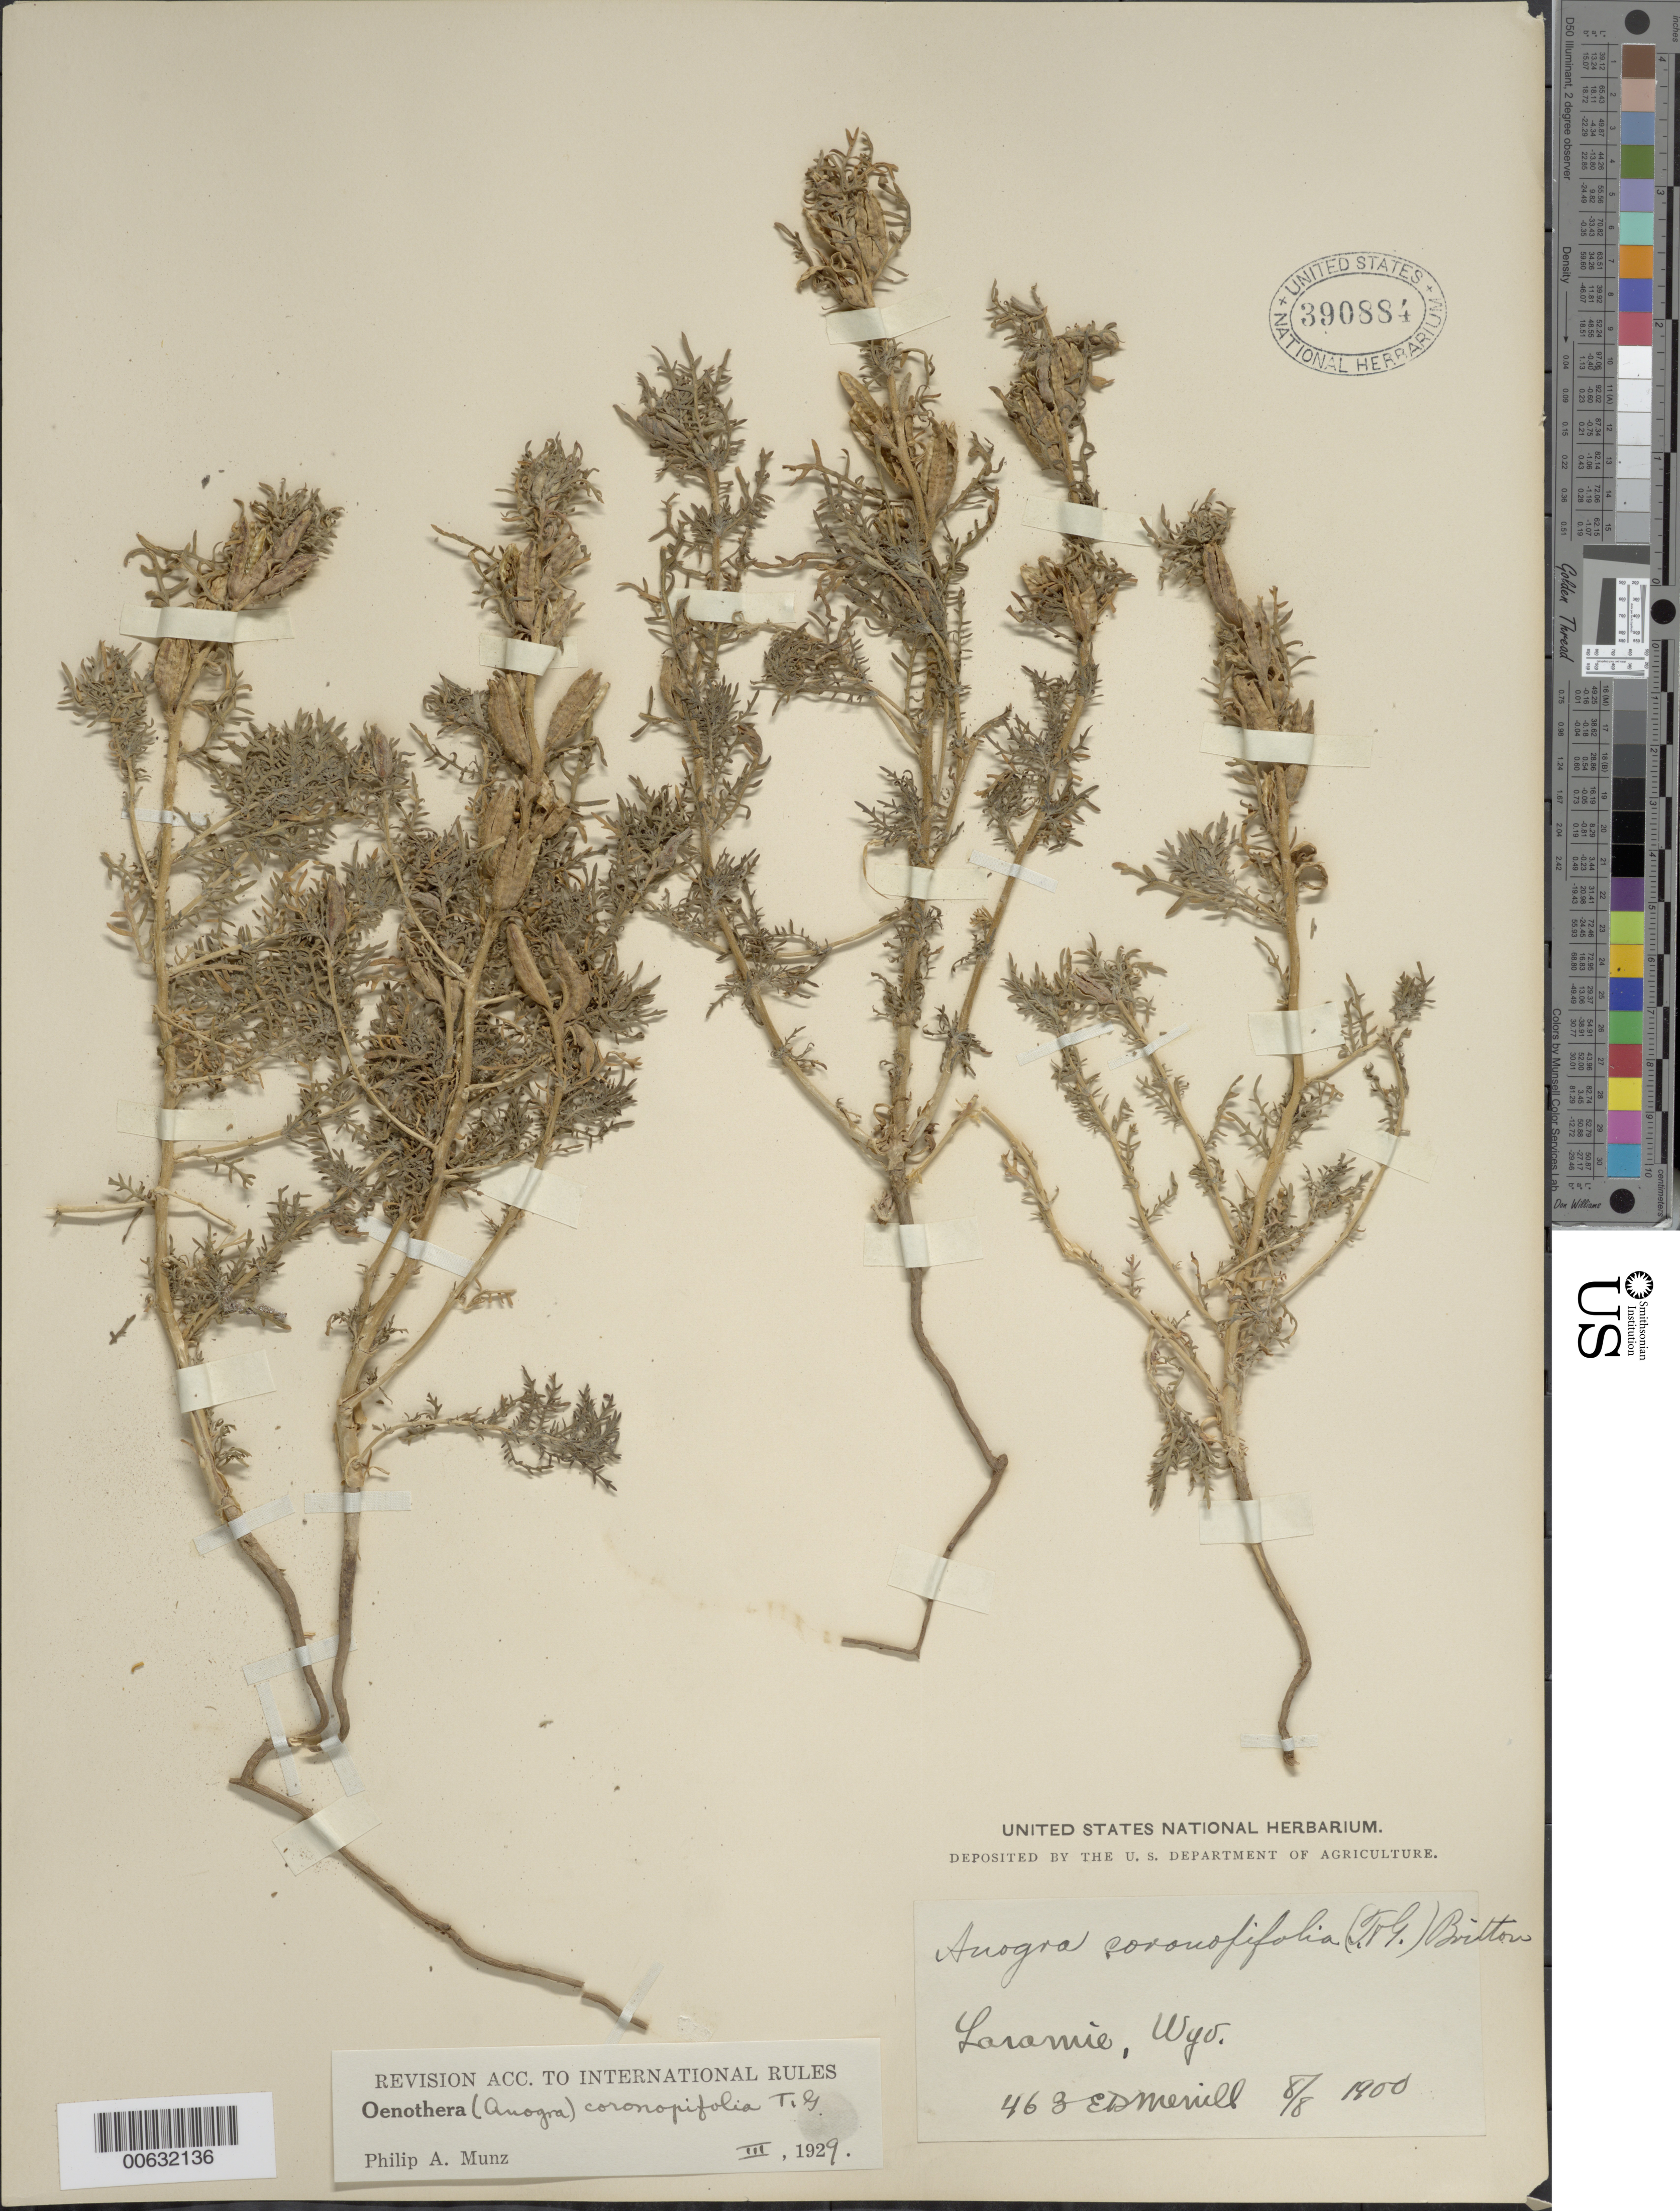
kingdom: Plantae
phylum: Tracheophyta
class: Magnoliopsida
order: Myrtales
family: Onagraceae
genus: Oenothera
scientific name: Oenothera coronopifolia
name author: Torr. & A. Gray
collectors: E. D. Merrill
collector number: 468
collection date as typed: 08 Aug 1900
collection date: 1900-08-08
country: United States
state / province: Wyoming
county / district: Albany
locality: Laramie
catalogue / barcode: US 390884